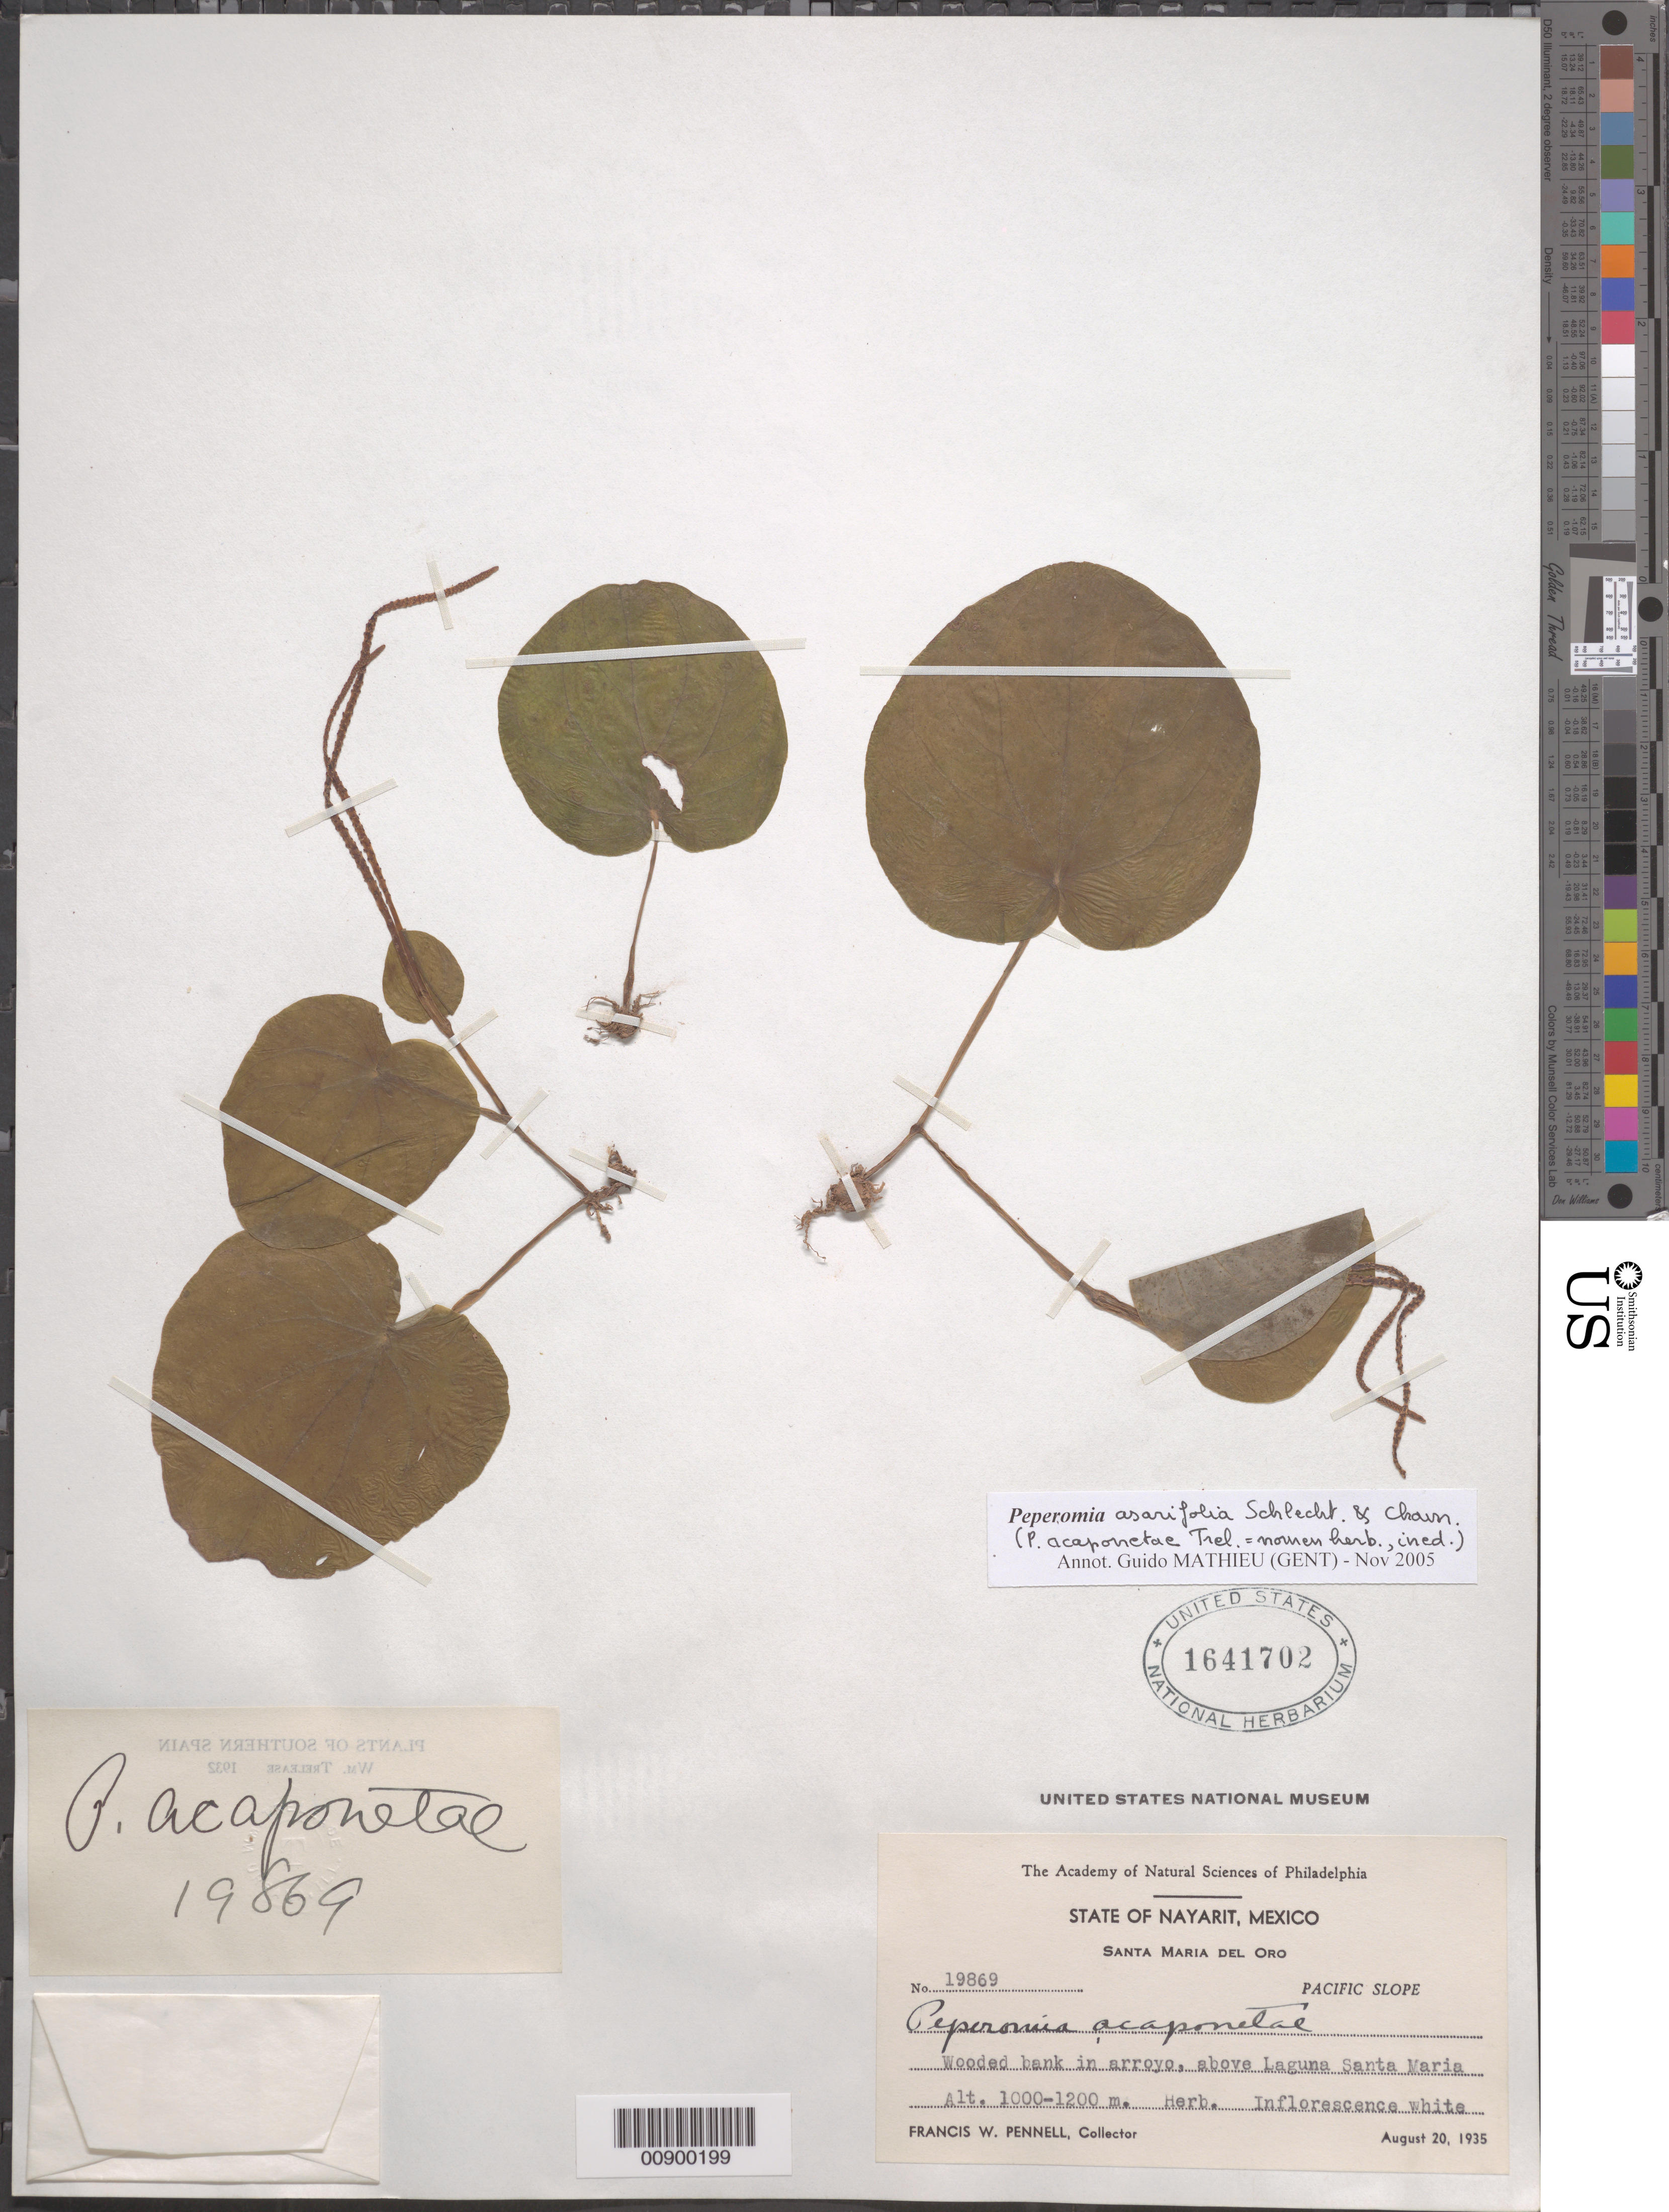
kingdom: Plantae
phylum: Tracheophyta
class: Magnoliopsida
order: Piperales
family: Piperaceae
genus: Peperomia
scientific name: Peperomia asarifolia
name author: Schltdl. & Cham.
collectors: F. W. Pennell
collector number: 19869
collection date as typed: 20 Aug 1935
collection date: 1935-08-20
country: Mexico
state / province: Nayarit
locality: Above Laguna Santa Maria, Santa Maria del Oro, Nayarit. Pacific Slope.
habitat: Wooded bank in arroyo, above Laguna Santa Maria.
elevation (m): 1200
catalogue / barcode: US 1641702